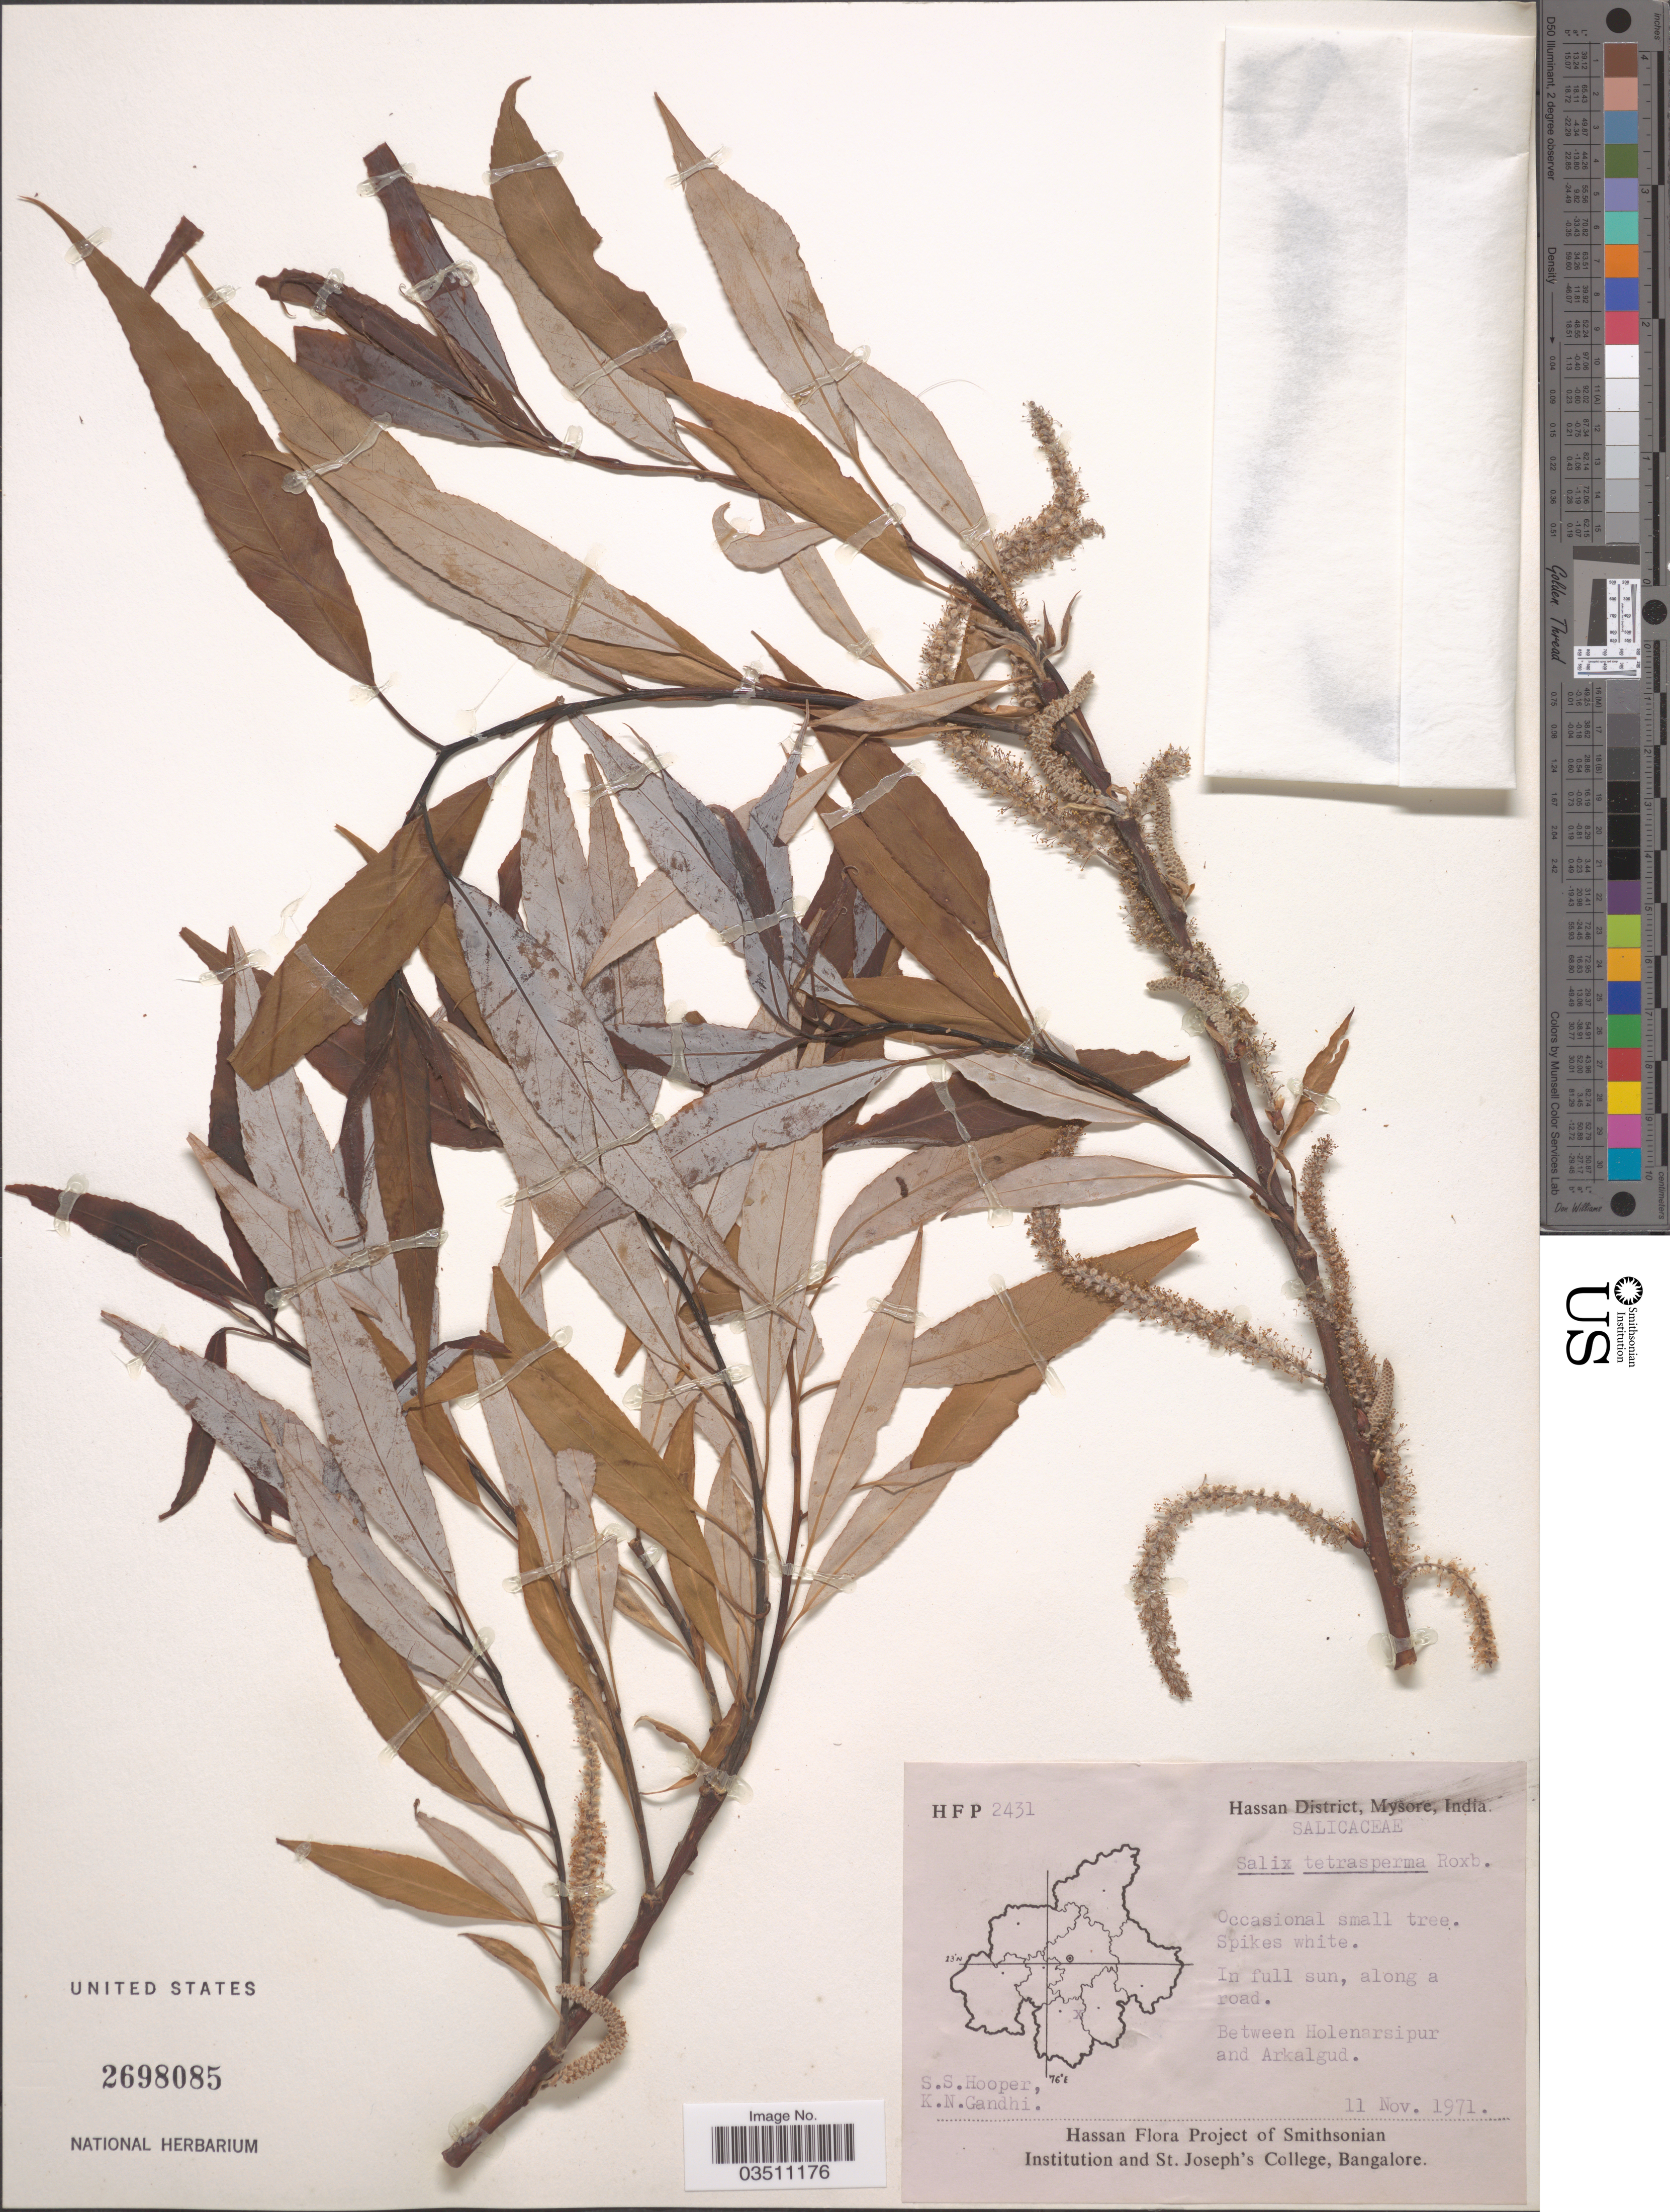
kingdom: Plantae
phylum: Tracheophyta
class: Magnoliopsida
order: Malpighiales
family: Salicaceae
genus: Salix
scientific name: Salix tetrasperma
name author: Roxb.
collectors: S. S. Hooper & K. N. Gandhi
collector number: HFP2431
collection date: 1971-11-11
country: India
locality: Hassan District, Mysore. Between Holenarsipur and Arkalgud.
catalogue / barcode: US 2698085